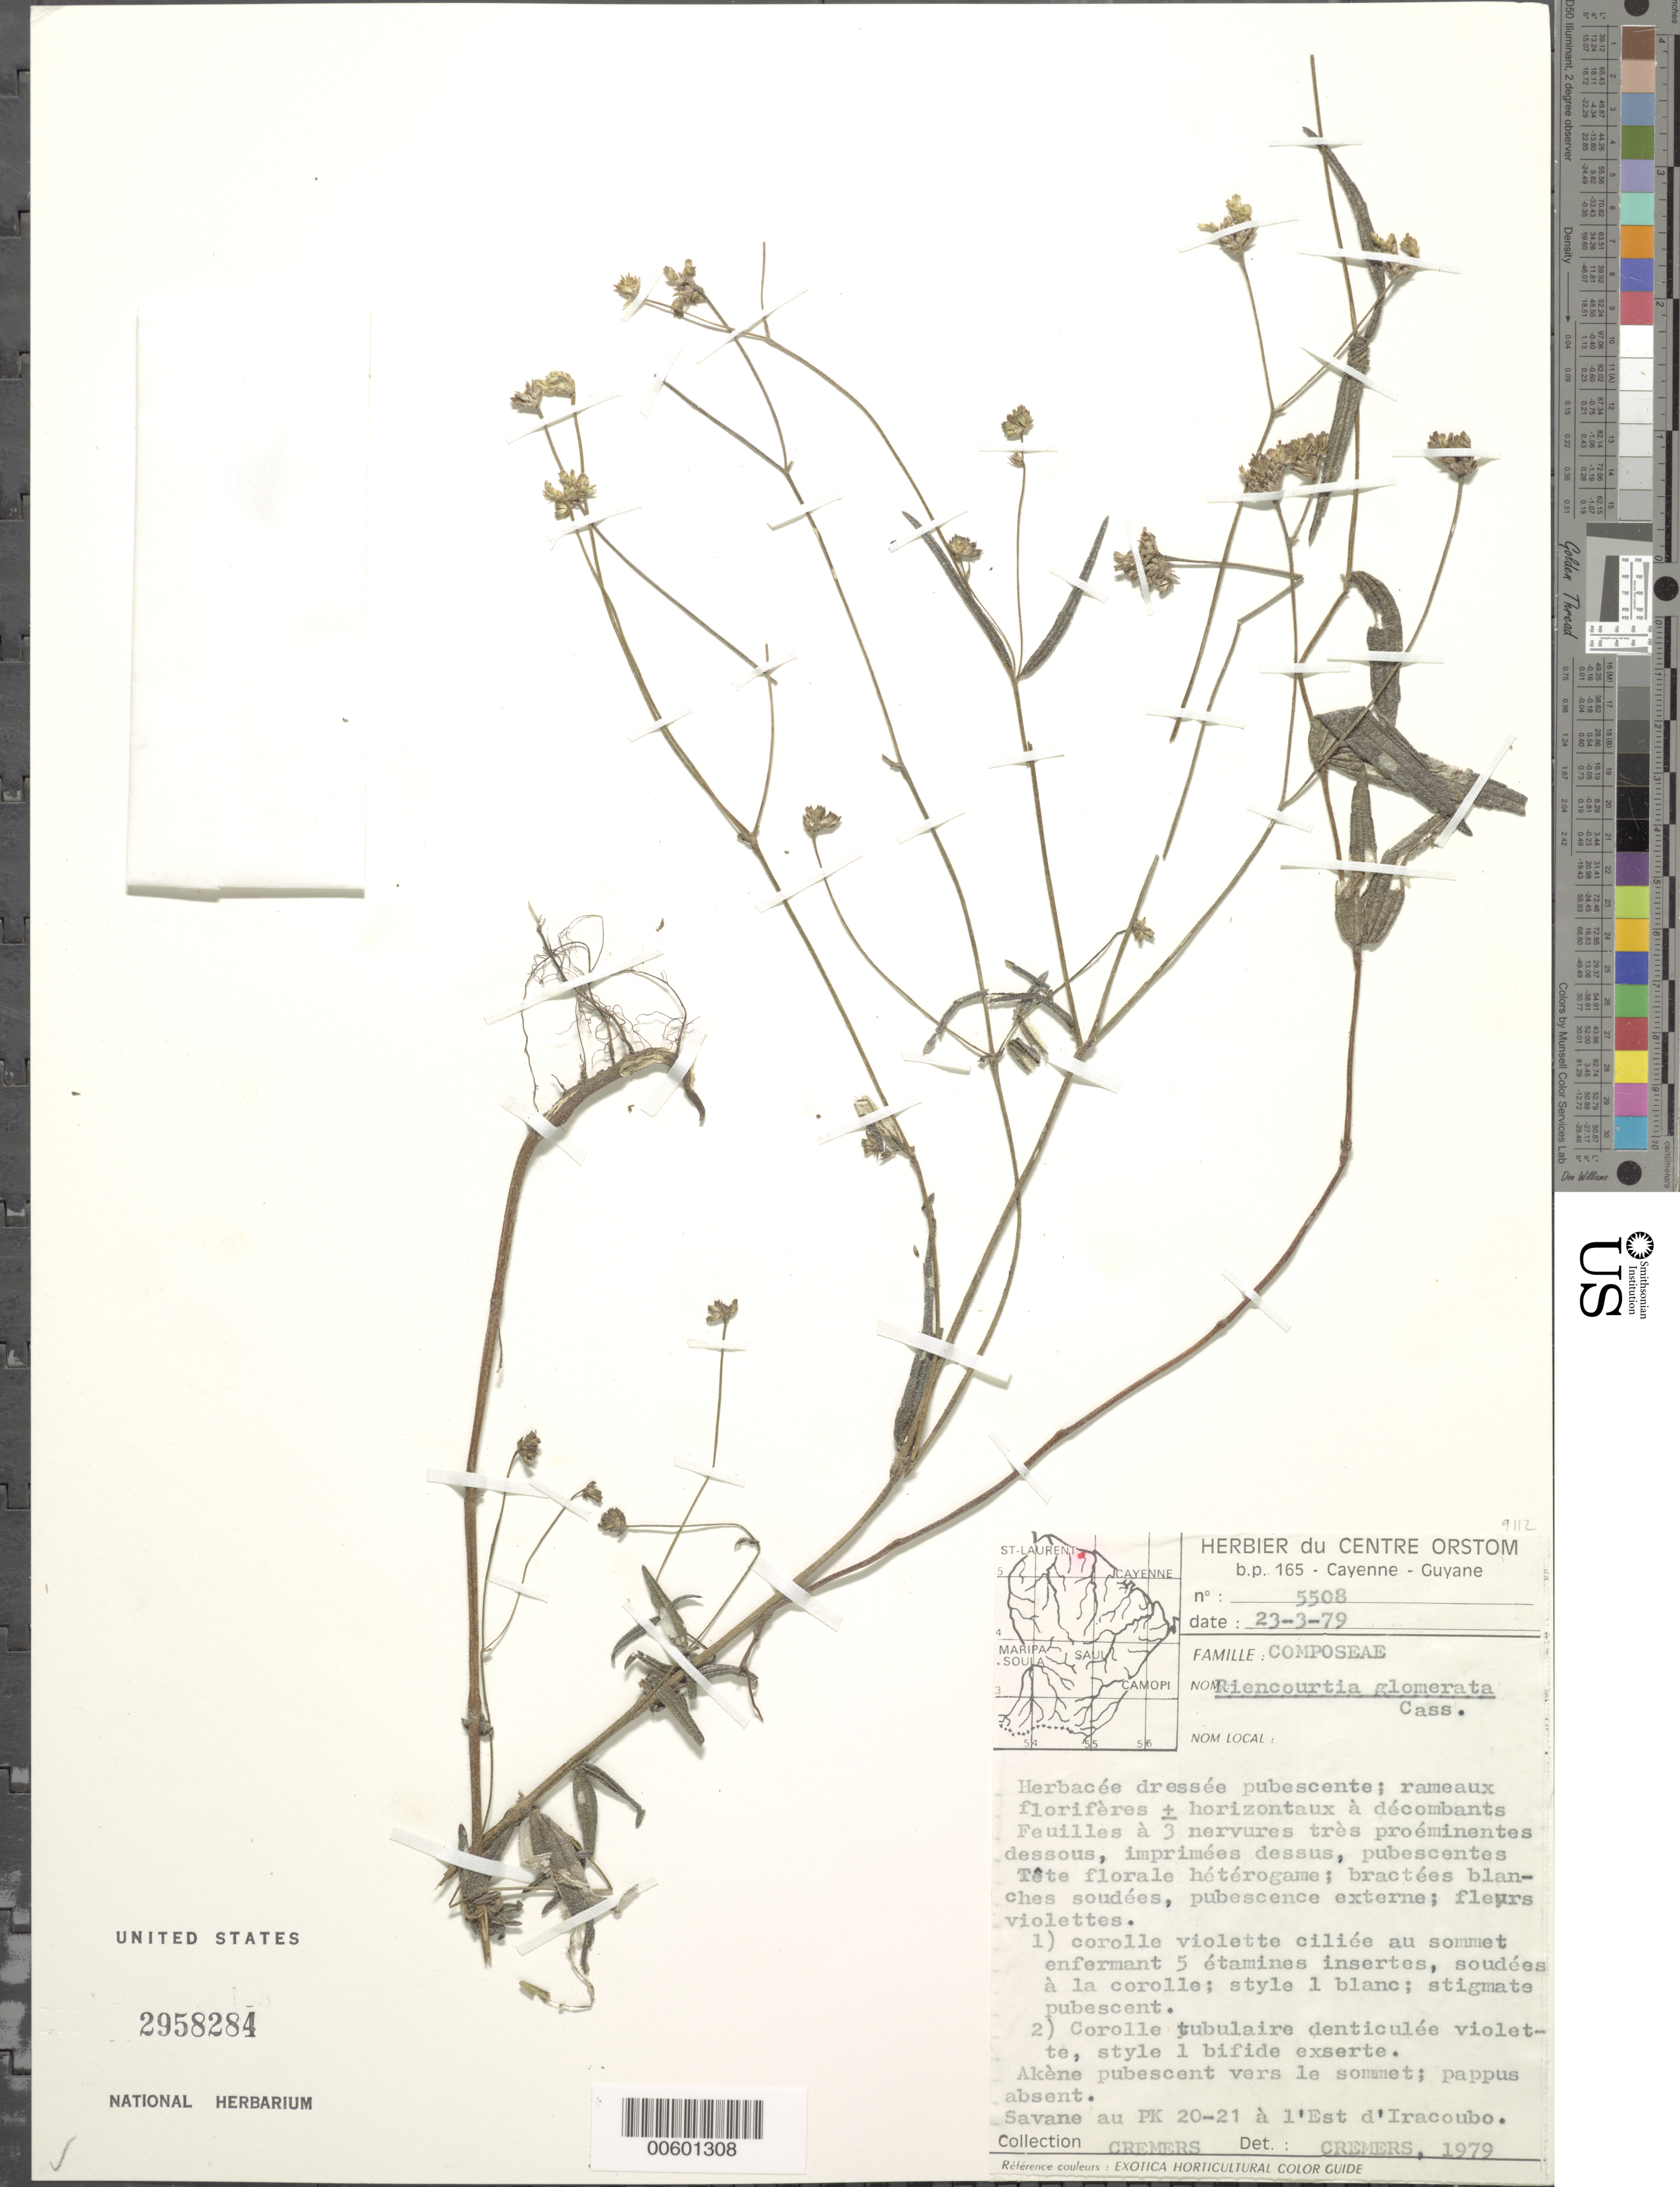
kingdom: Plantae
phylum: Tracheophyta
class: Magnoliopsida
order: Asterales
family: Asteraceae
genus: Riencourtia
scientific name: Riencourtia glomerata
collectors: G. Cremers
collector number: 5508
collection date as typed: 23-Mar-79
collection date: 1979-03-23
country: French Guiana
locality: Iracoubo, entre PK 20 & 21 a l'est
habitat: Savanna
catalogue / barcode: US 2958284